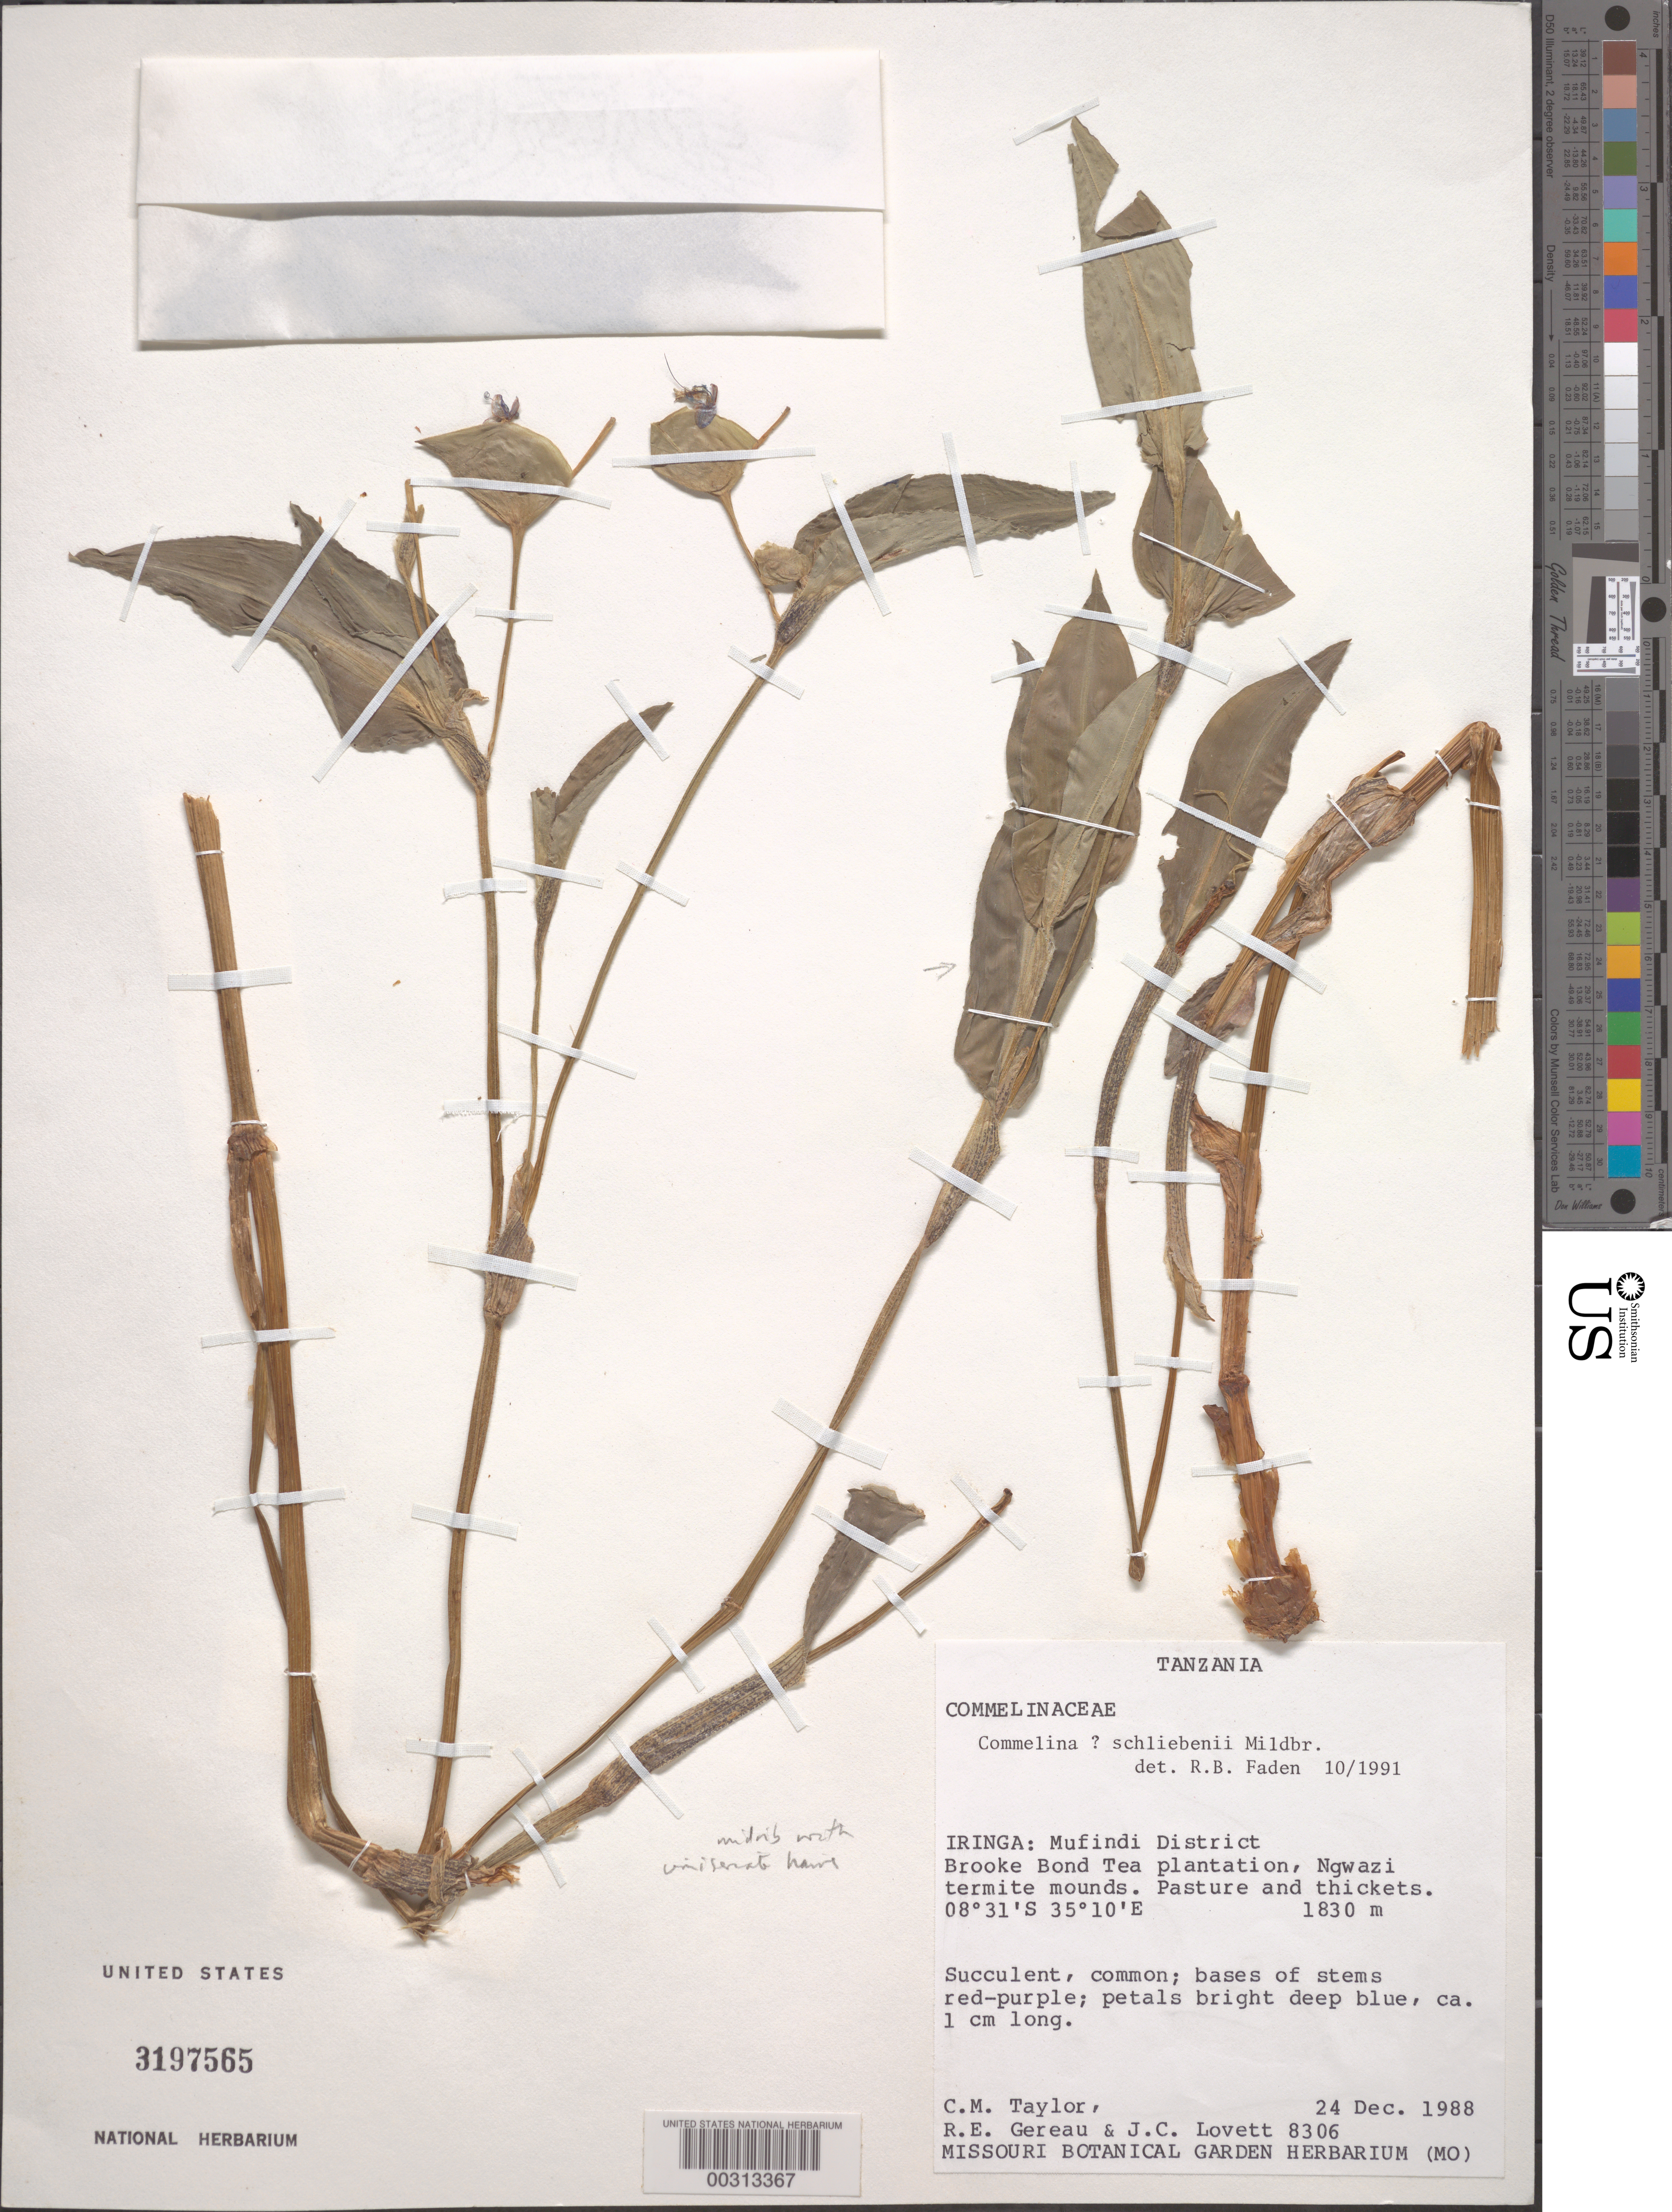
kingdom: Plantae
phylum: Tracheophyta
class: Liliopsida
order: Commelinales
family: Commelinaceae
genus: Commelina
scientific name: Commelina schliebenii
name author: Mildbr.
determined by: Faden, Robert B., (US), Smithsonian Institution - National Museum of Natural History (UNITED STATES)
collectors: C. M. Taylor, R. E. Gereau & J. Lovett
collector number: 8306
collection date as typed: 24 Dec 1988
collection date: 1988-12-24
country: Tanzania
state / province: Iringa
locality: Mufindi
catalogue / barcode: US 3197565